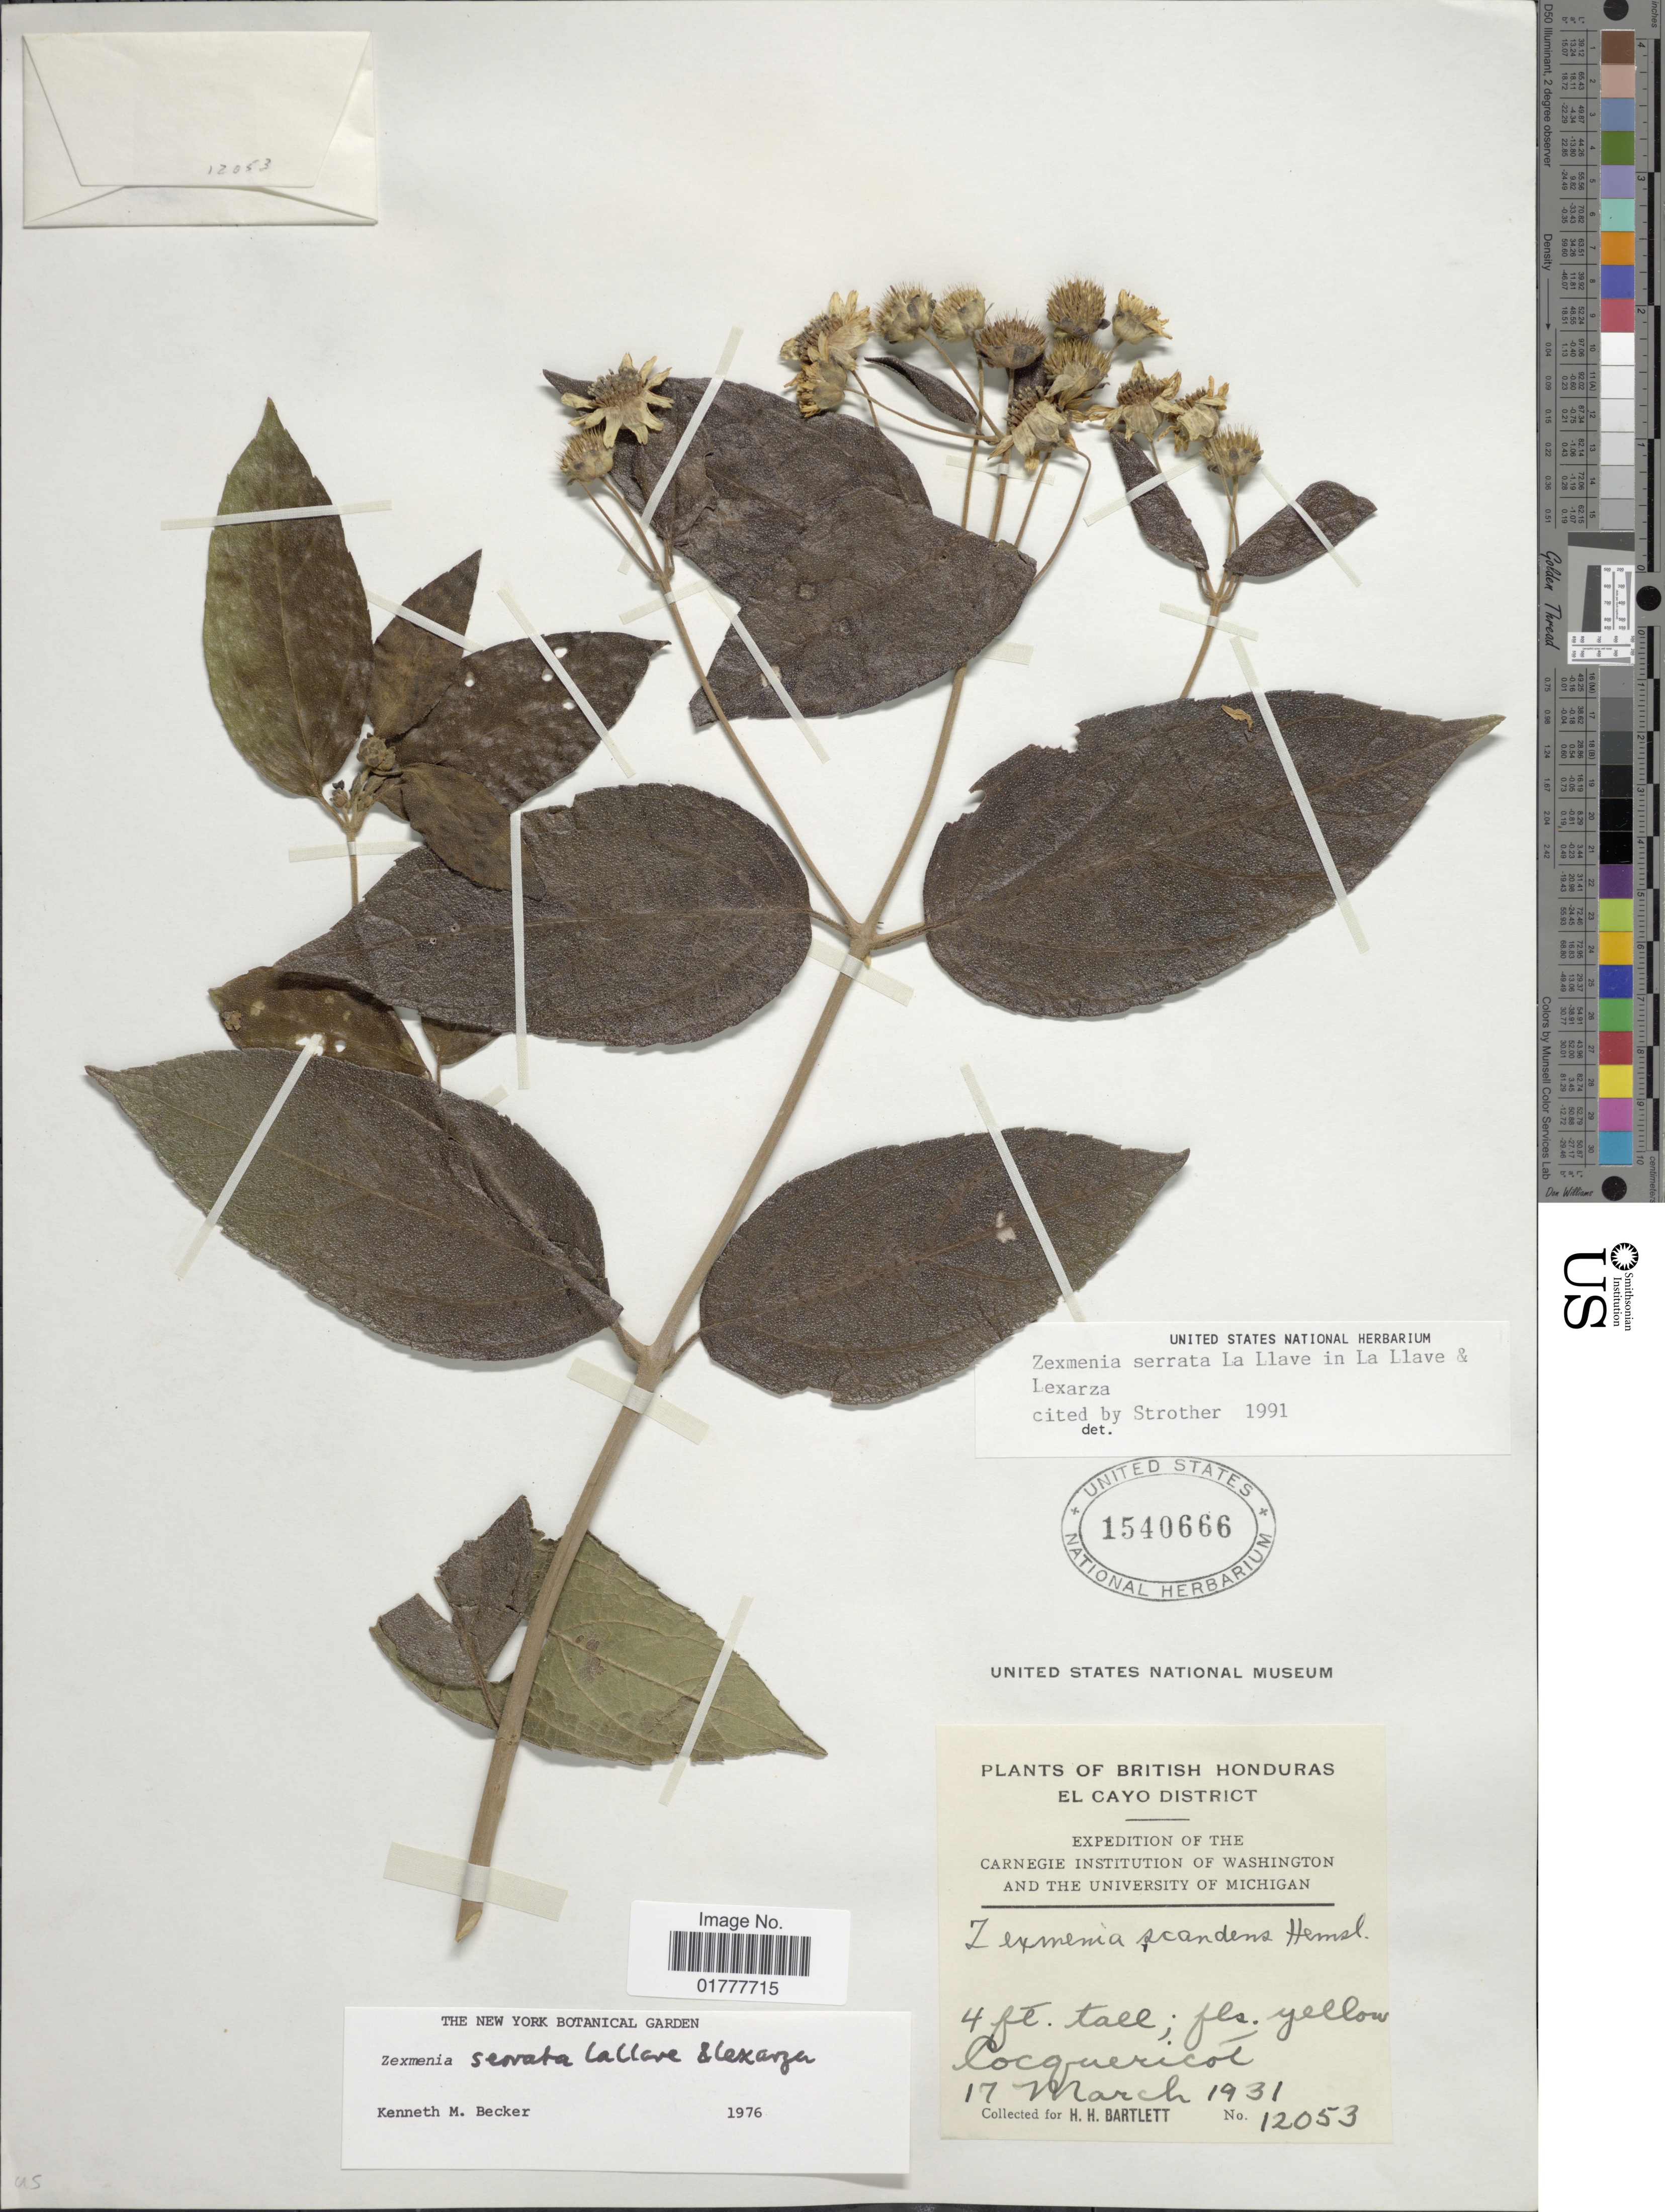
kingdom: Plantae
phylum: Tracheophyta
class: Magnoliopsida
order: Asterales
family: Asteraceae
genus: Zexmenia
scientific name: Zexmenia serrata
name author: La Llave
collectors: H. H. Bartlett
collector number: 12053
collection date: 1931-03-17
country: Belize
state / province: Cayo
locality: British Honduras, El Cayo District. Cocquericol.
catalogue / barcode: US 1540666